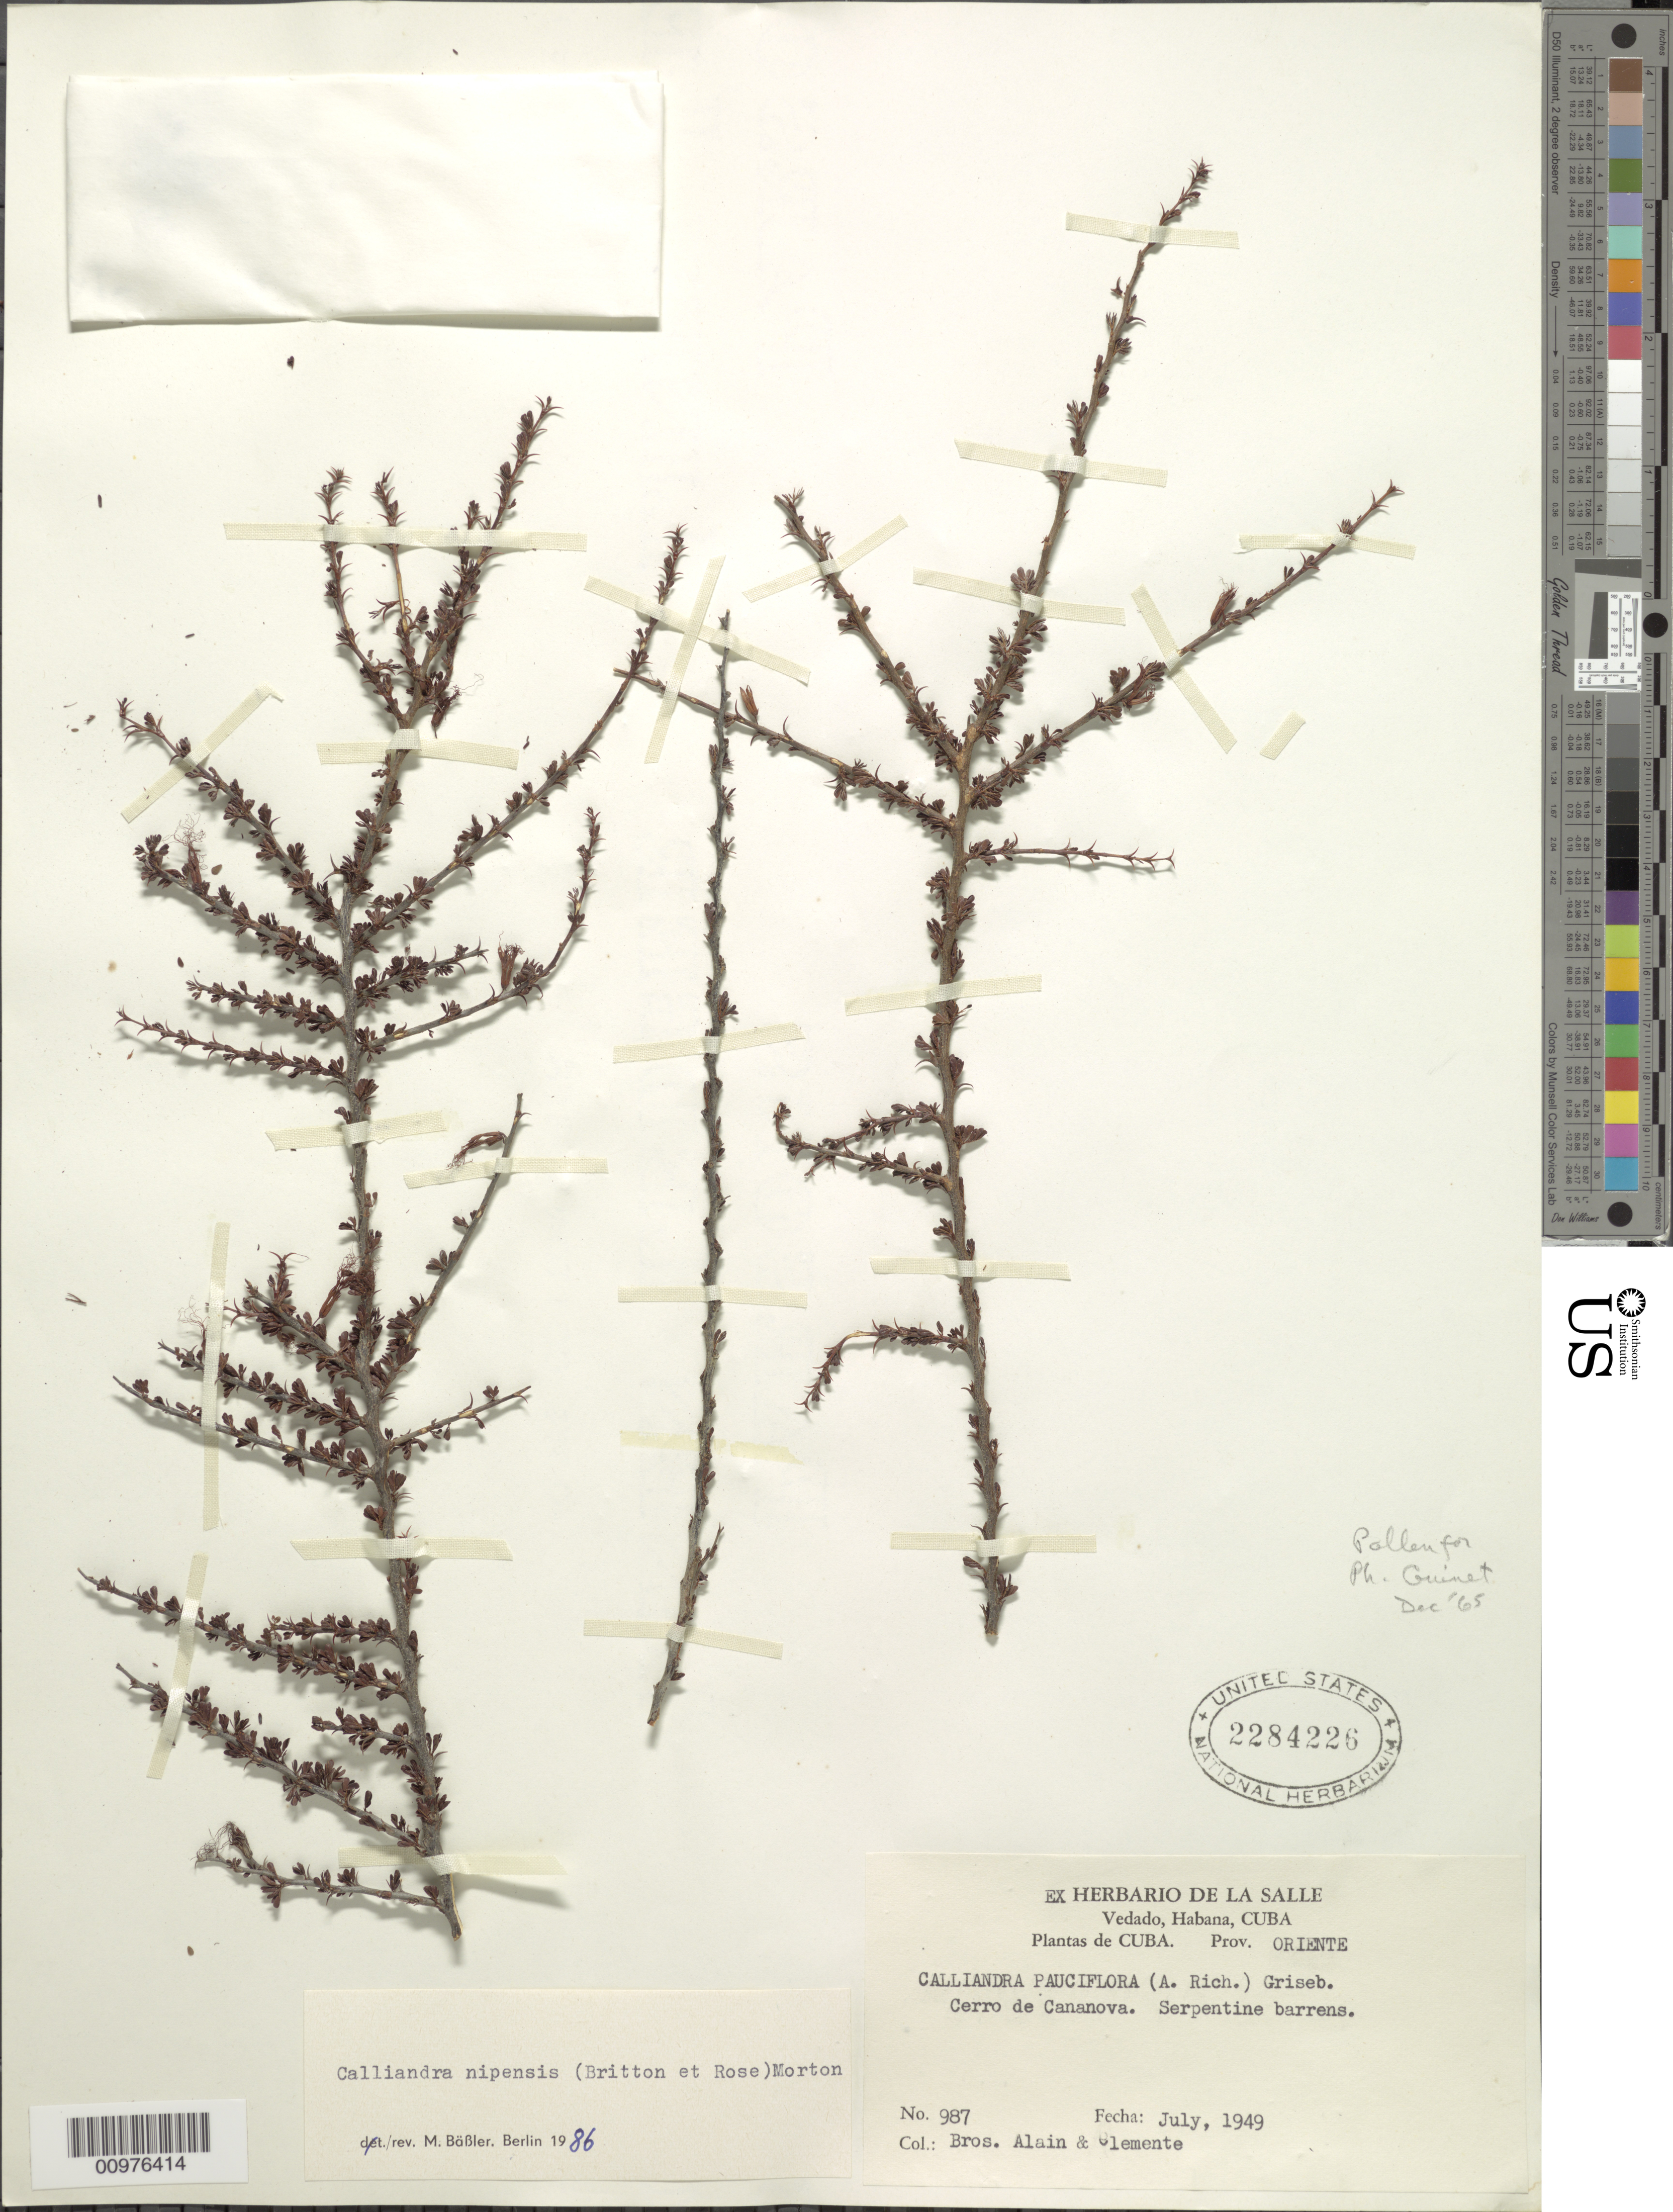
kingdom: Plantae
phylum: Tracheophyta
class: Magnoliopsida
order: Fabales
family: Fabaceae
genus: Calliandra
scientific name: Calliandra nipensis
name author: Leon & Alain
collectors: A. H. Liogier & B. Clement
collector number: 987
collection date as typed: Jul 1949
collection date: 1949-07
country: Cuba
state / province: Santiago de Cuba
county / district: Contramaestre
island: Cuba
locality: Oriente Cerro de Casanova Serpentine barrens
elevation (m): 110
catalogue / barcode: US 2284226